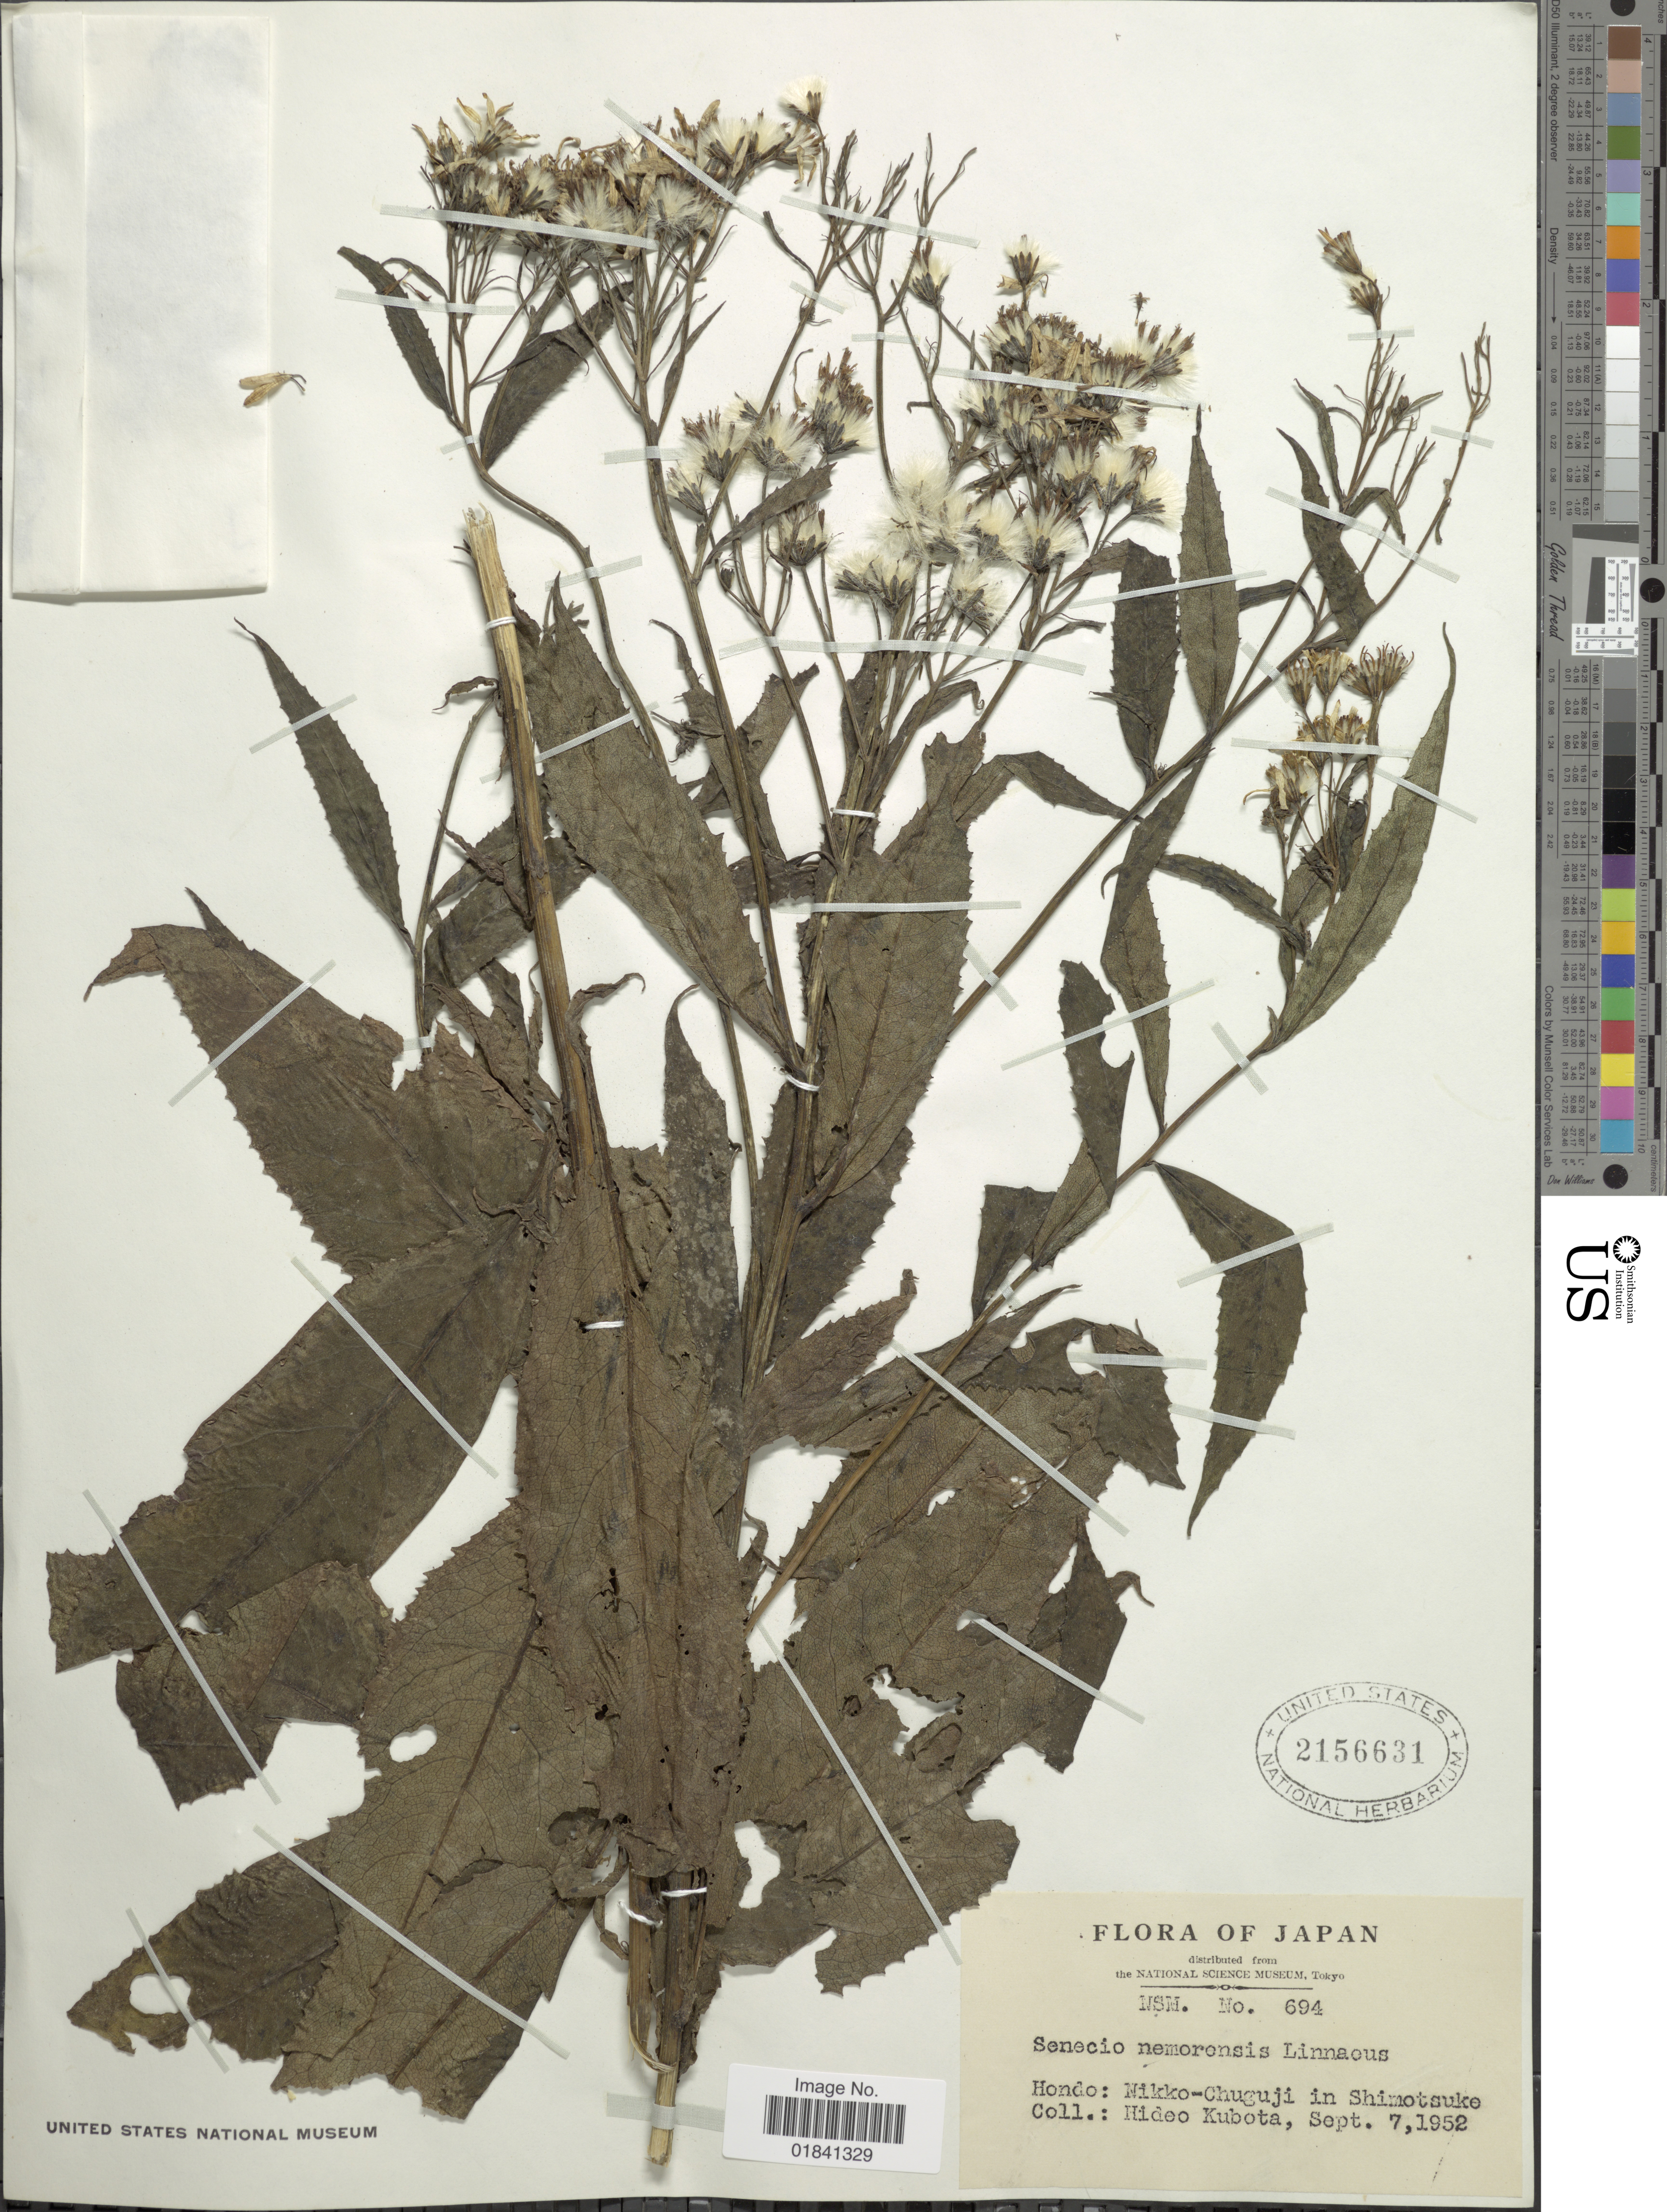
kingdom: Plantae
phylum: Tracheophyta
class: Magnoliopsida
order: Asterales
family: Asteraceae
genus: Senecio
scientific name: Senecio nemorensis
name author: L.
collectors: H. Kubota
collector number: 694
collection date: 1952-09-07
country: Japan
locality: Nikko-Chuguji in Shimotsuke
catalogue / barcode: US 2156631